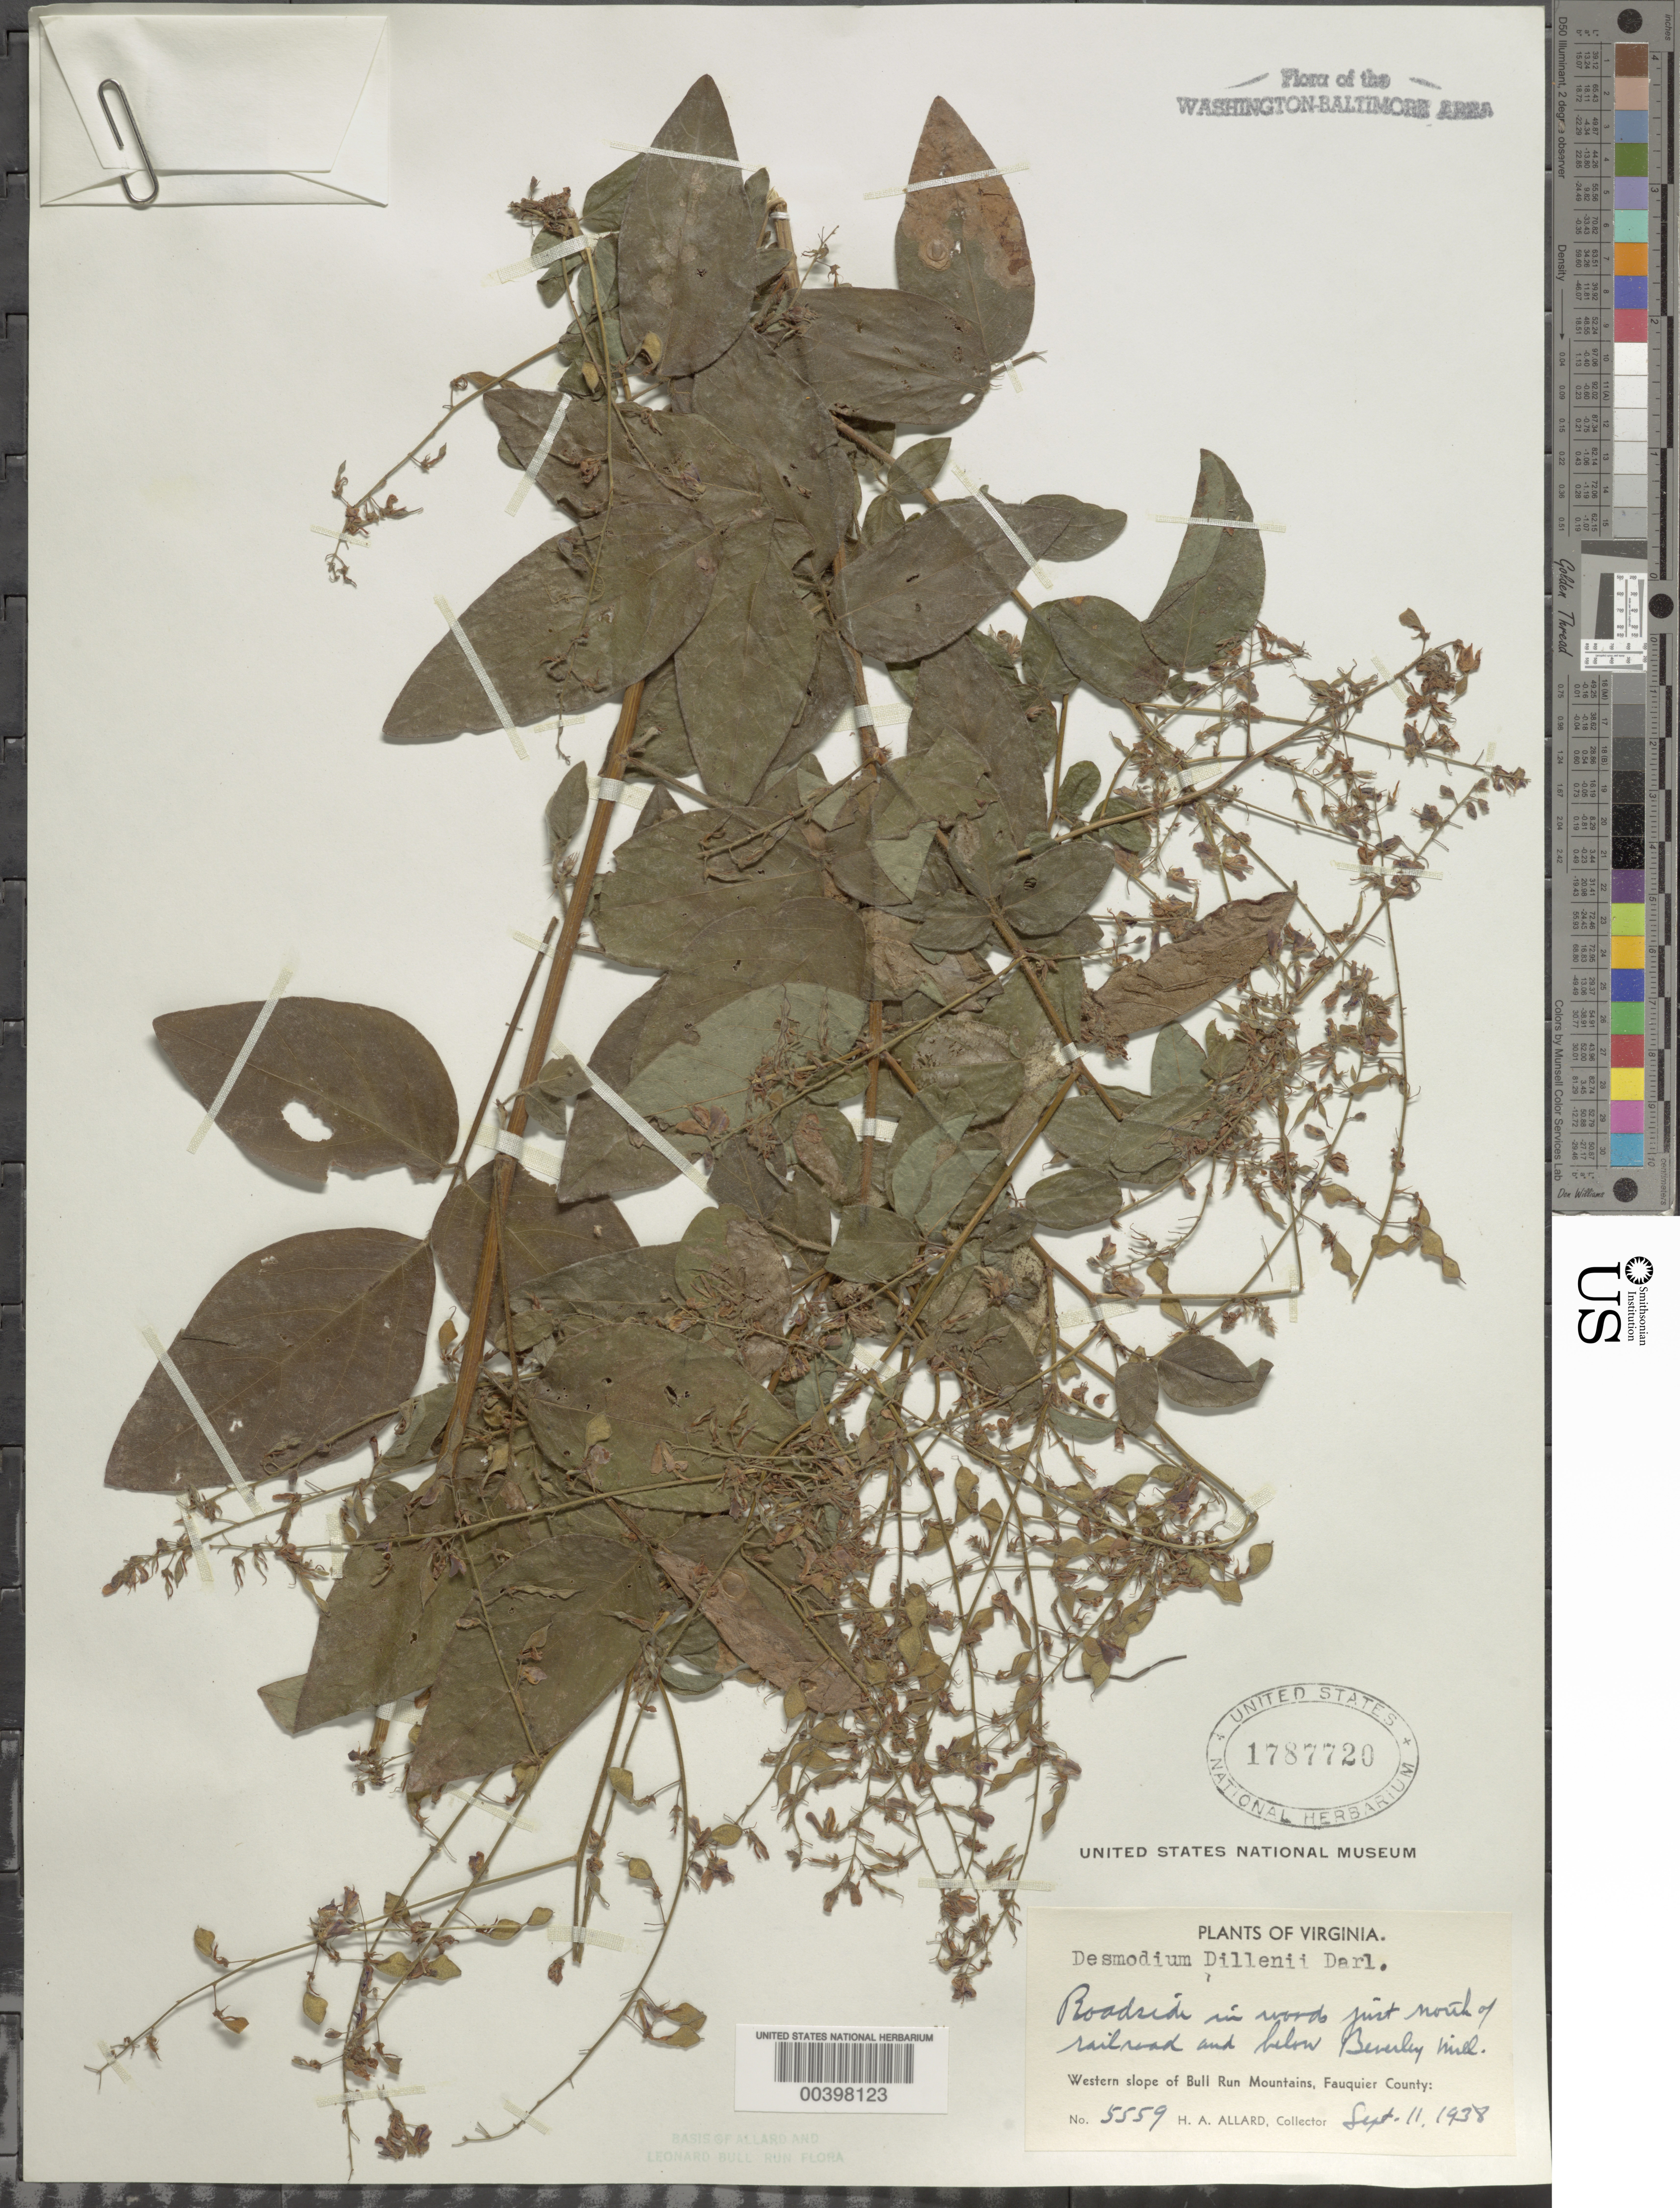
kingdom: Plantae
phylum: Tracheophyta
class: Magnoliopsida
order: Fabales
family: Fabaceae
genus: Desmodium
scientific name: Desmodium perplexum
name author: B.G. Schub.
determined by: Strong, Mark T., (BOT), Smithsonian Institution - National Museum of Natural History (UNITED STATES)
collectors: H. A. Allard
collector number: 5559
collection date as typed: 11 Sep 1938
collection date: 1938-09-11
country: United States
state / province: Virginia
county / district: Fauquier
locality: Below Beverley Mill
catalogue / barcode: US 1787720